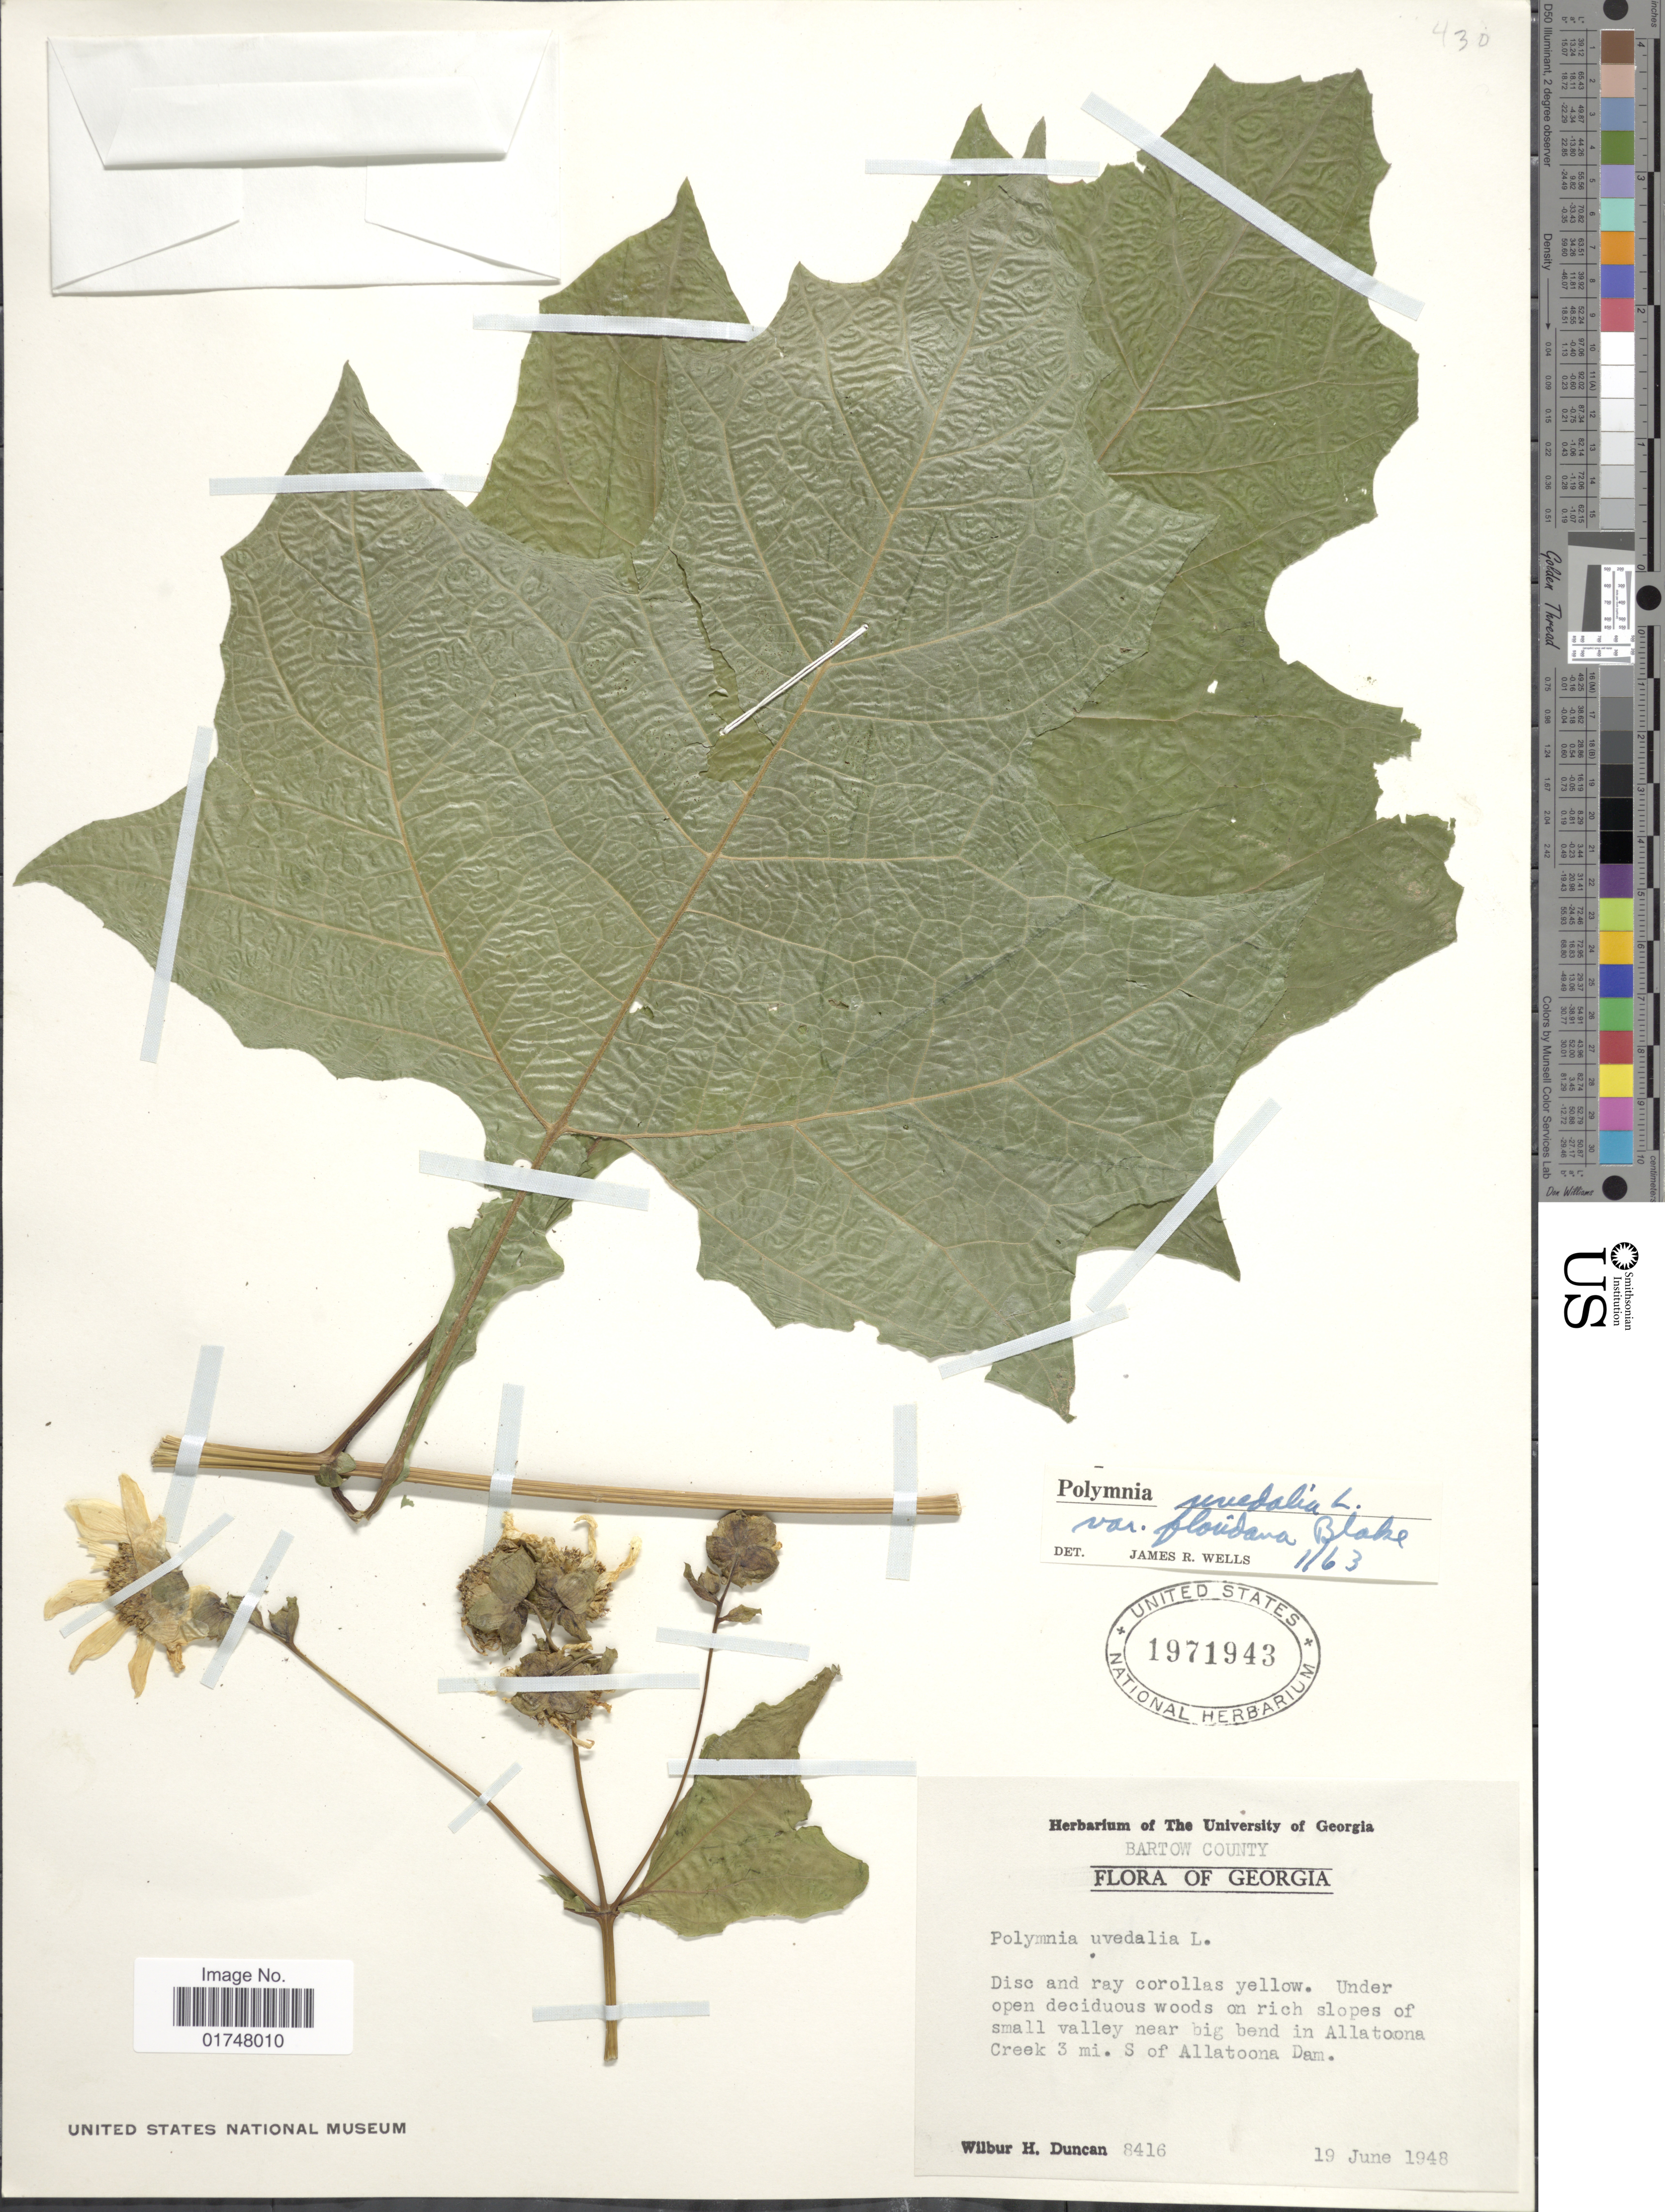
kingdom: Plantae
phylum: Tracheophyta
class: Magnoliopsida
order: Asterales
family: Asteraceae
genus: Smallanthus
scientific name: Smallanthus uvedalia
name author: (L.) Mack. ex Mack.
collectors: W. H. Duncan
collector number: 8416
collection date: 1948-06-19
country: United States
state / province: Georgia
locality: Bartow County: Under open deciduous woods on rich slopes of small valley near big bend in Allatoona Creek 3 mi. S of Allatoona Dam.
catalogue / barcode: US 1971943